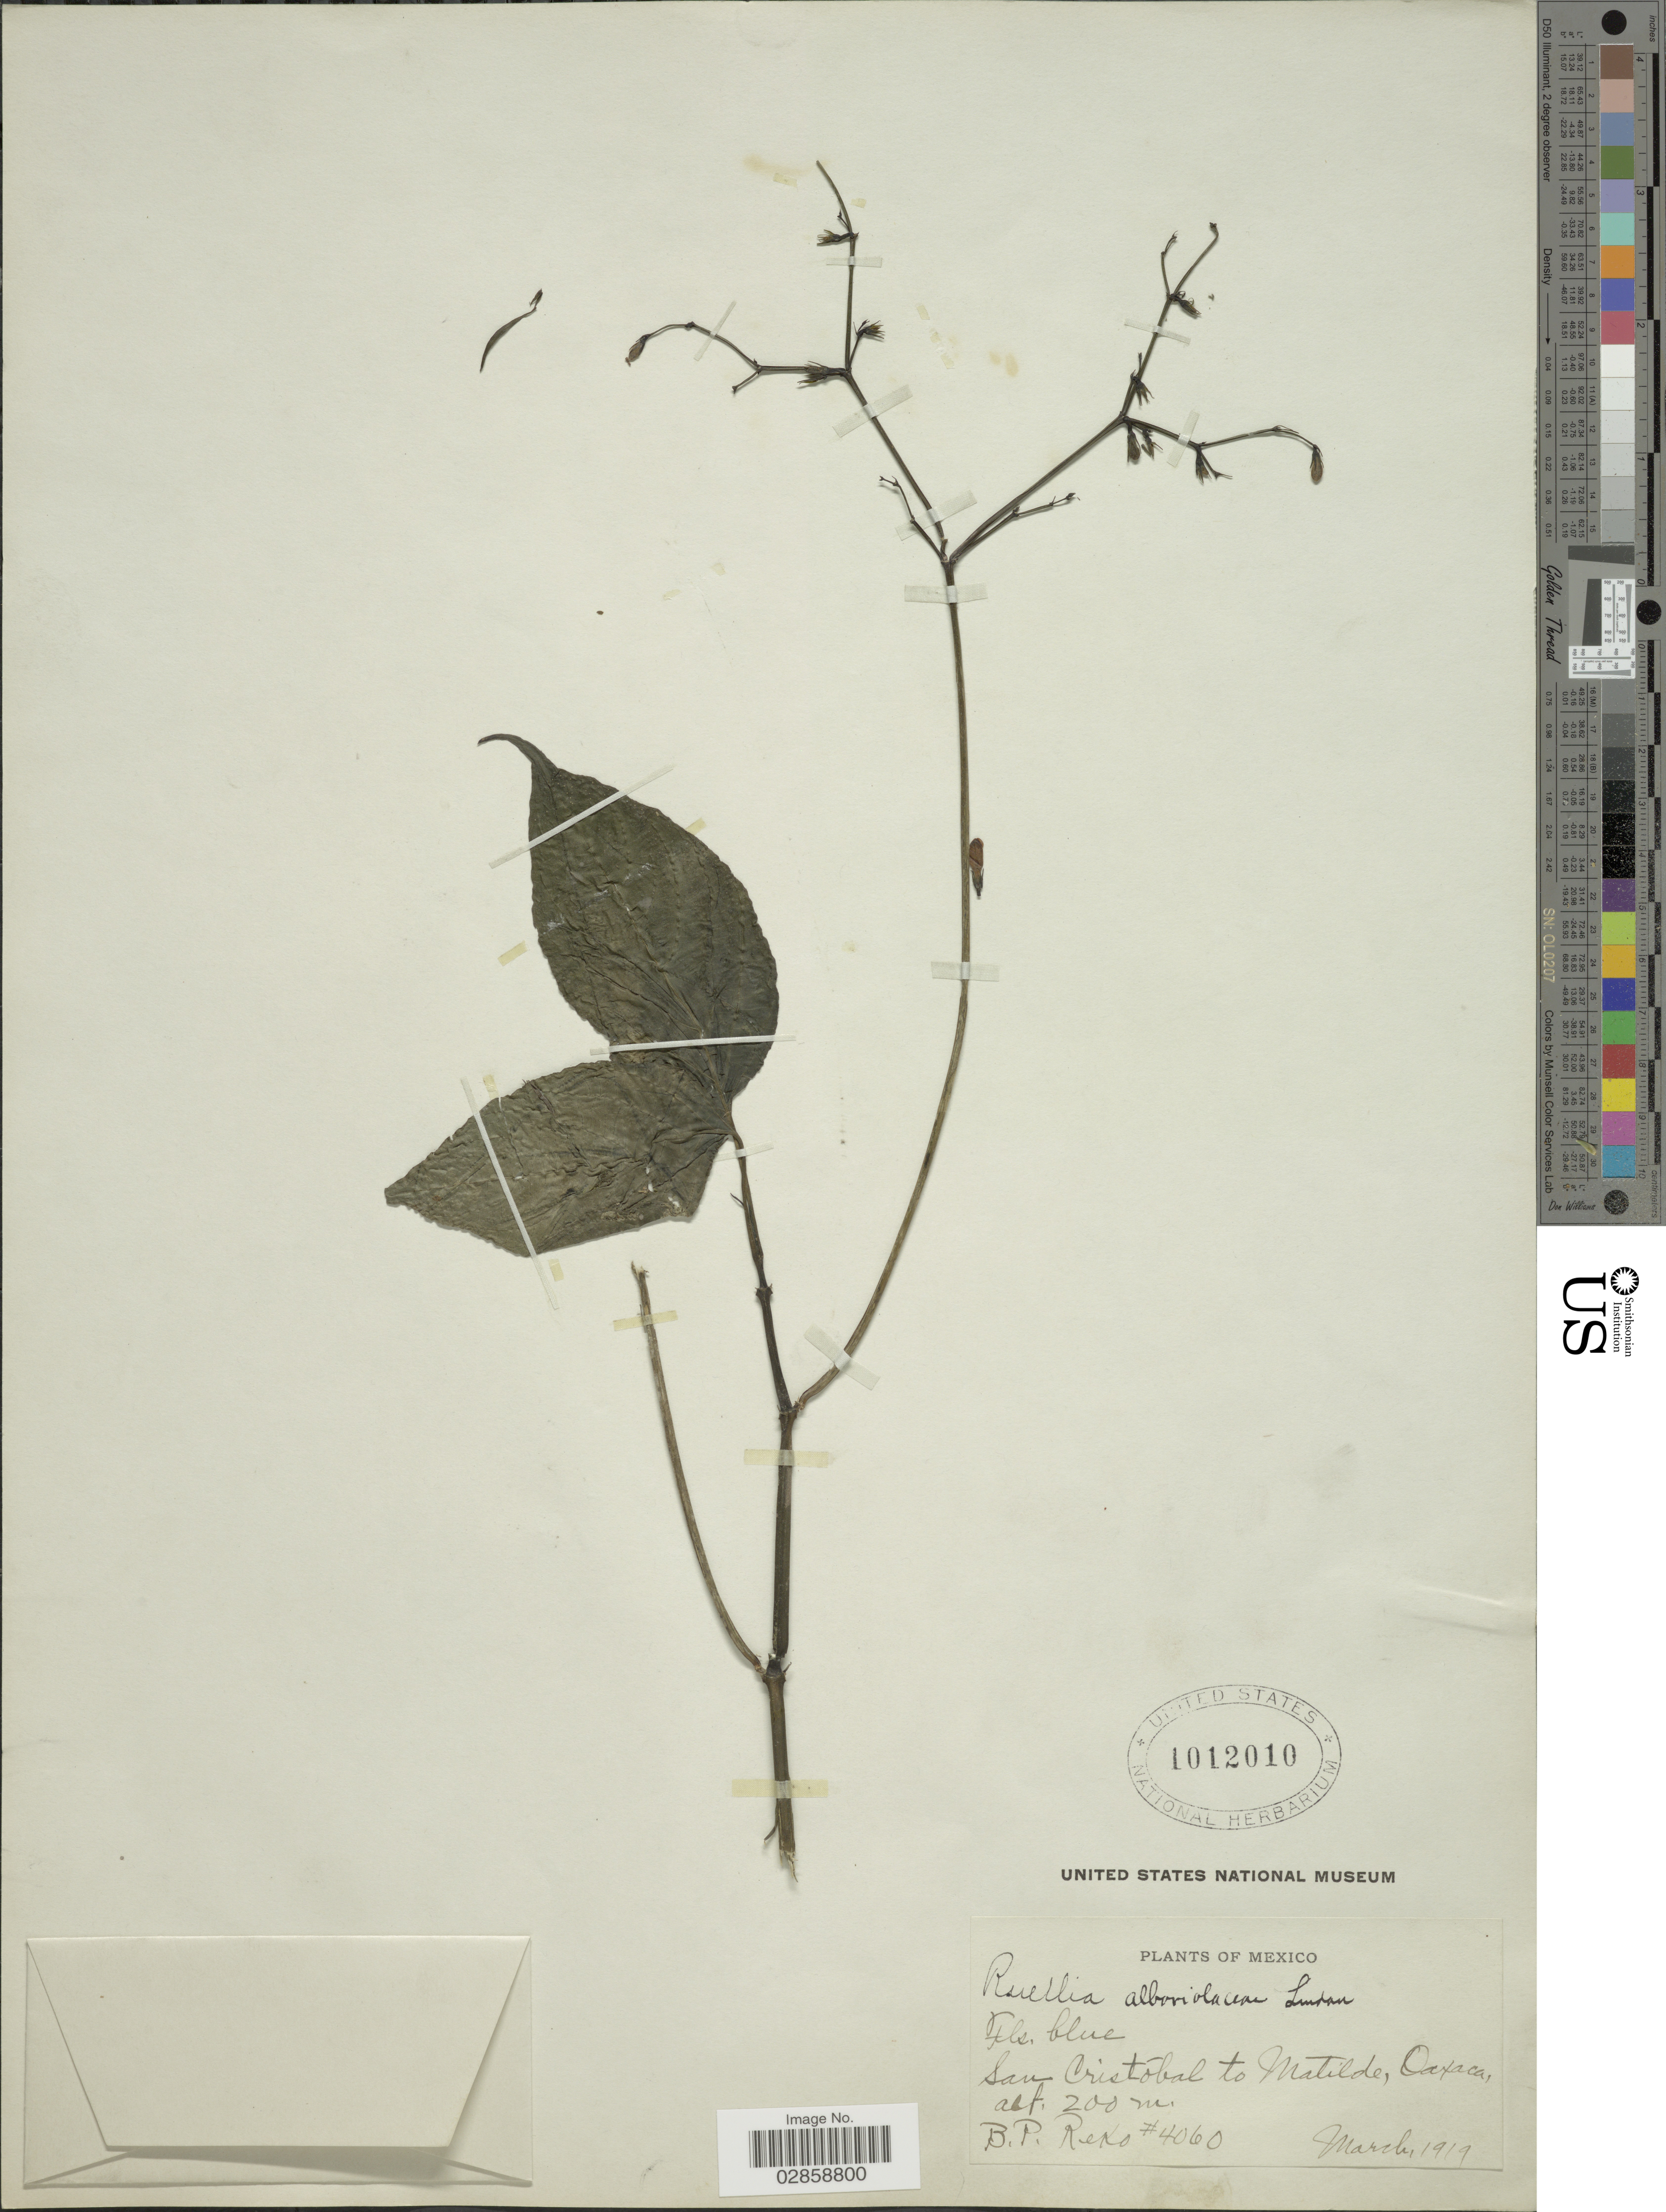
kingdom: Plantae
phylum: Tracheophyta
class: Magnoliopsida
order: Lamiales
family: Acanthaceae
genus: Ruellia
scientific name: Ruellia sp.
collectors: B. P. Reko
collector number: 4060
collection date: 1919-03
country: Mexico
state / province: Oaxaca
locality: Sa Cristóbal to Matilde.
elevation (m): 200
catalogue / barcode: US 1012010